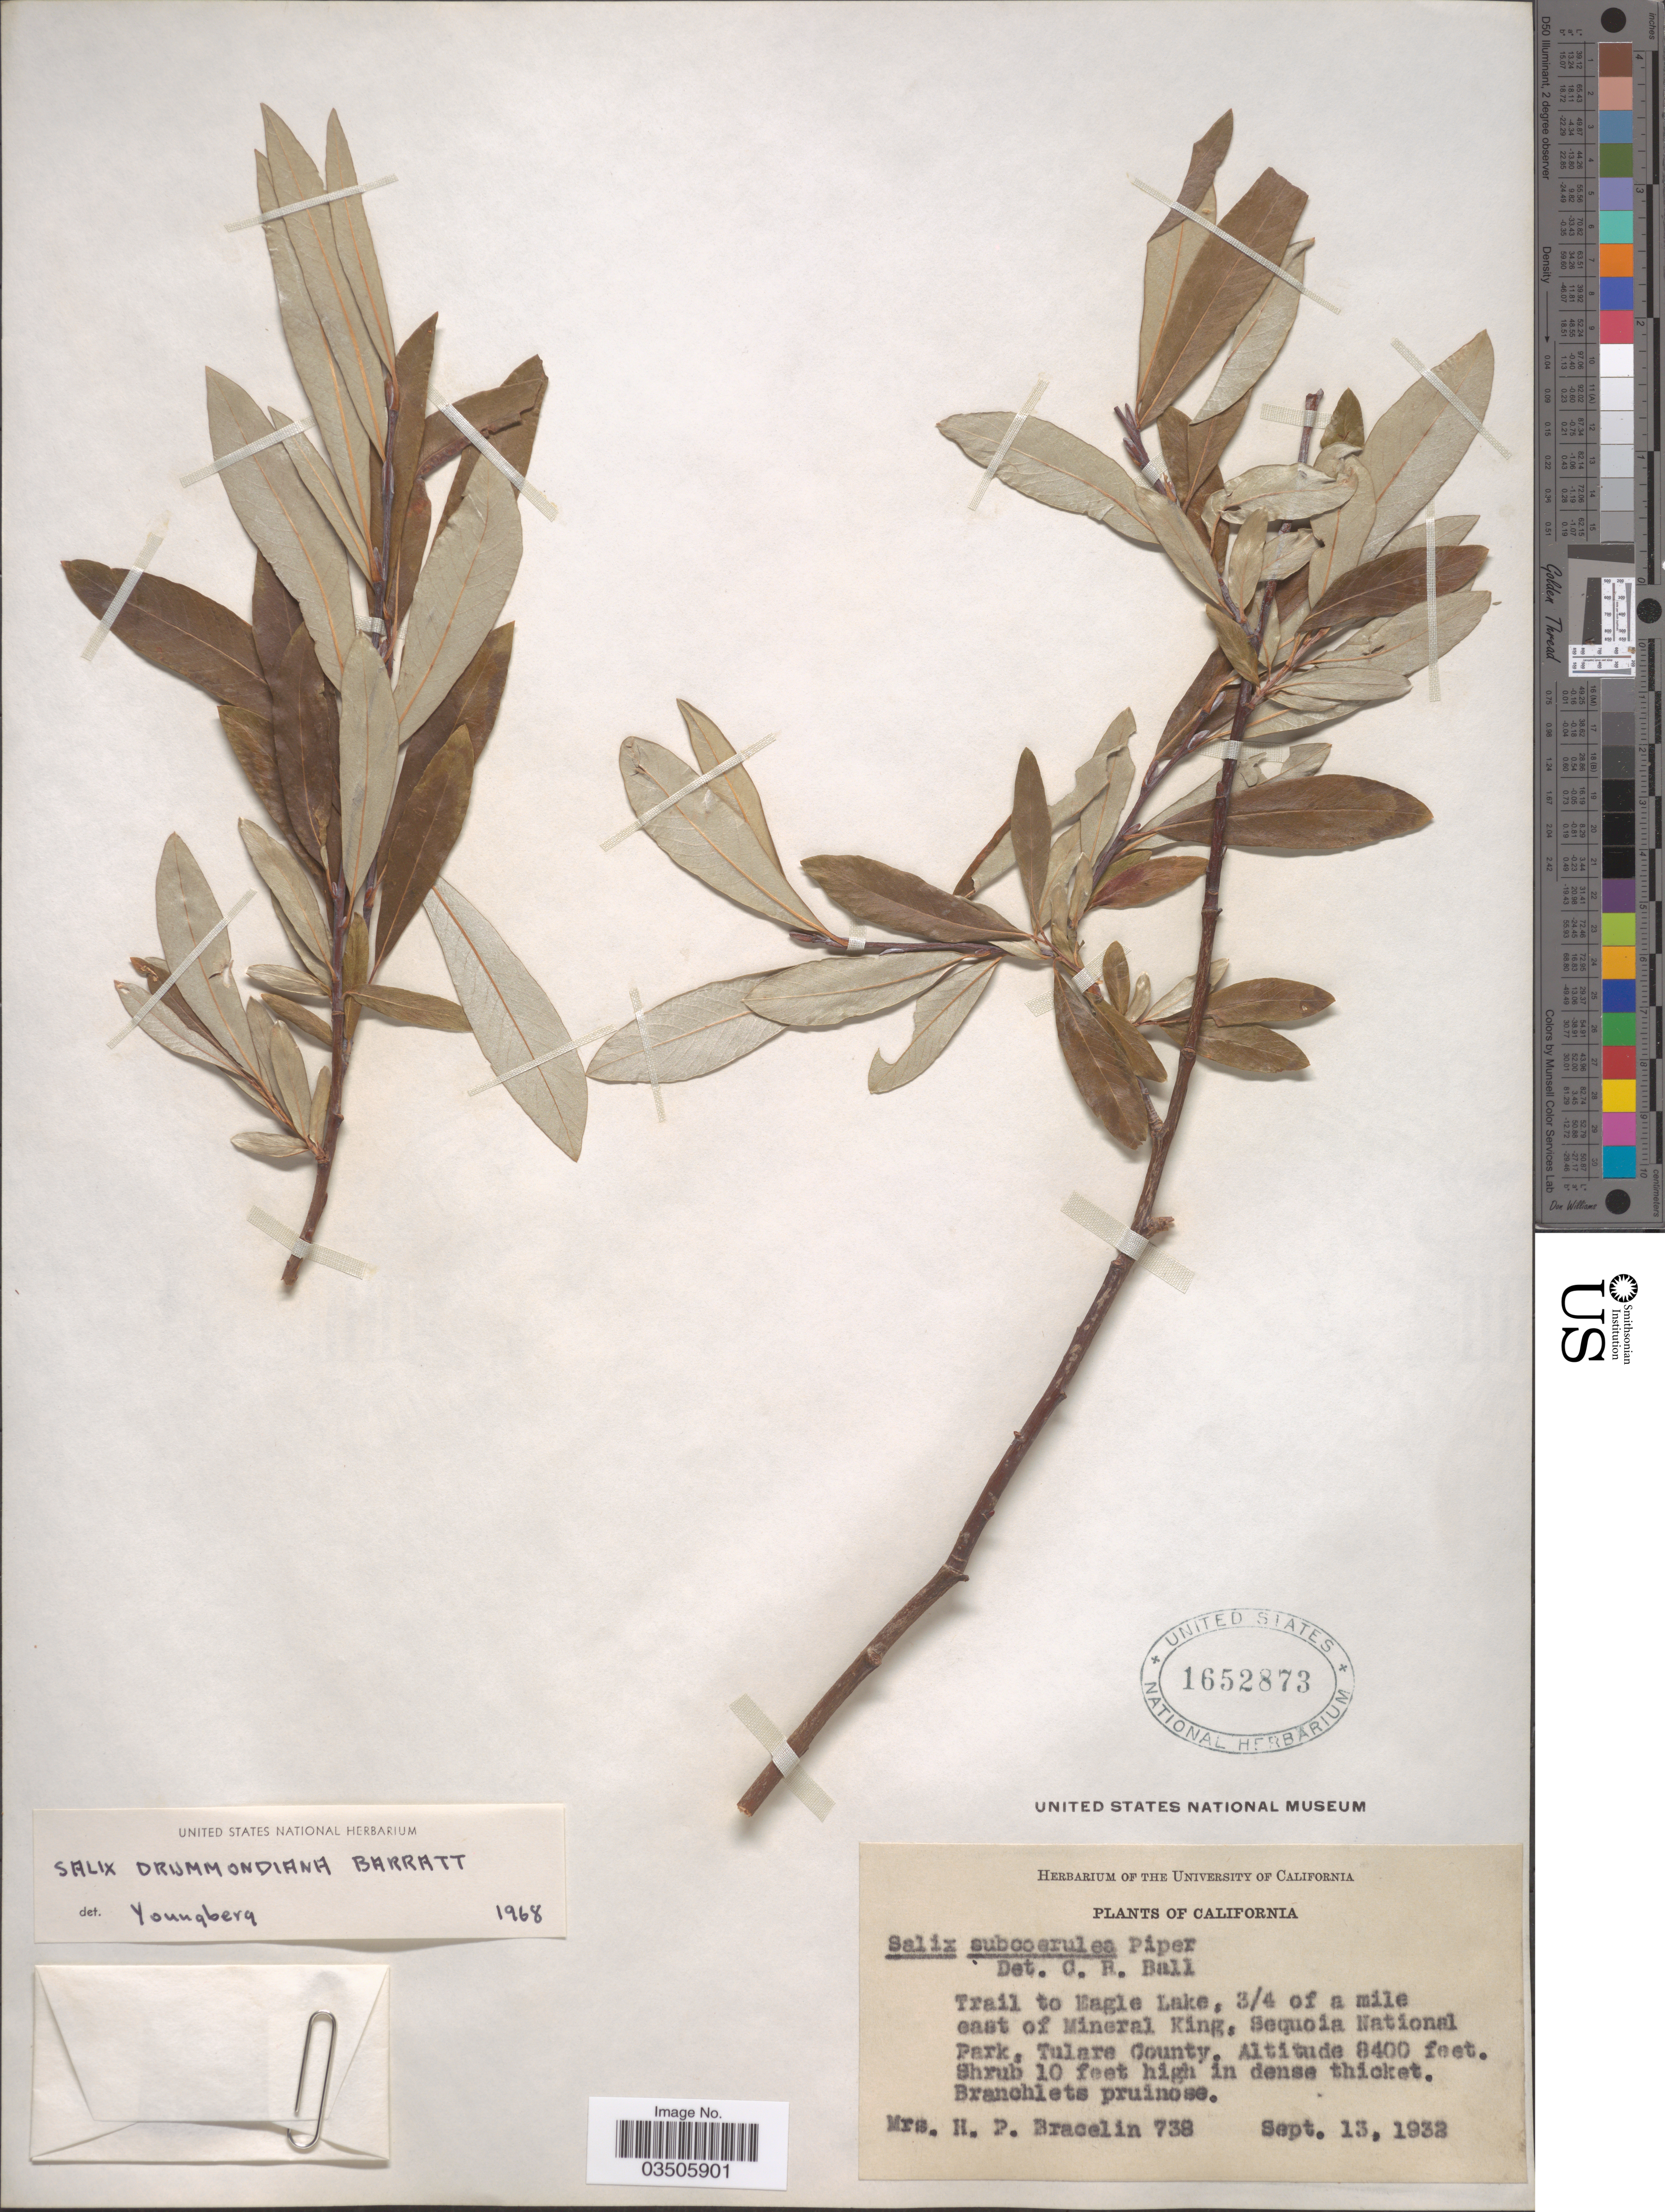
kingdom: Plantae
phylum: Tracheophyta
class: Magnoliopsida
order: Malpighiales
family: Salicaceae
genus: Salix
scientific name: Salix subcoerulea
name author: Piper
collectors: H. Bracelin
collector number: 738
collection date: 1932-09-13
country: United States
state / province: California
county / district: Tulare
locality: Trail to Eagle Lake, 3/4 of a mile east of Mineral King, Sequoia National Park, Tulare County.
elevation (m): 2560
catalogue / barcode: US 1652873